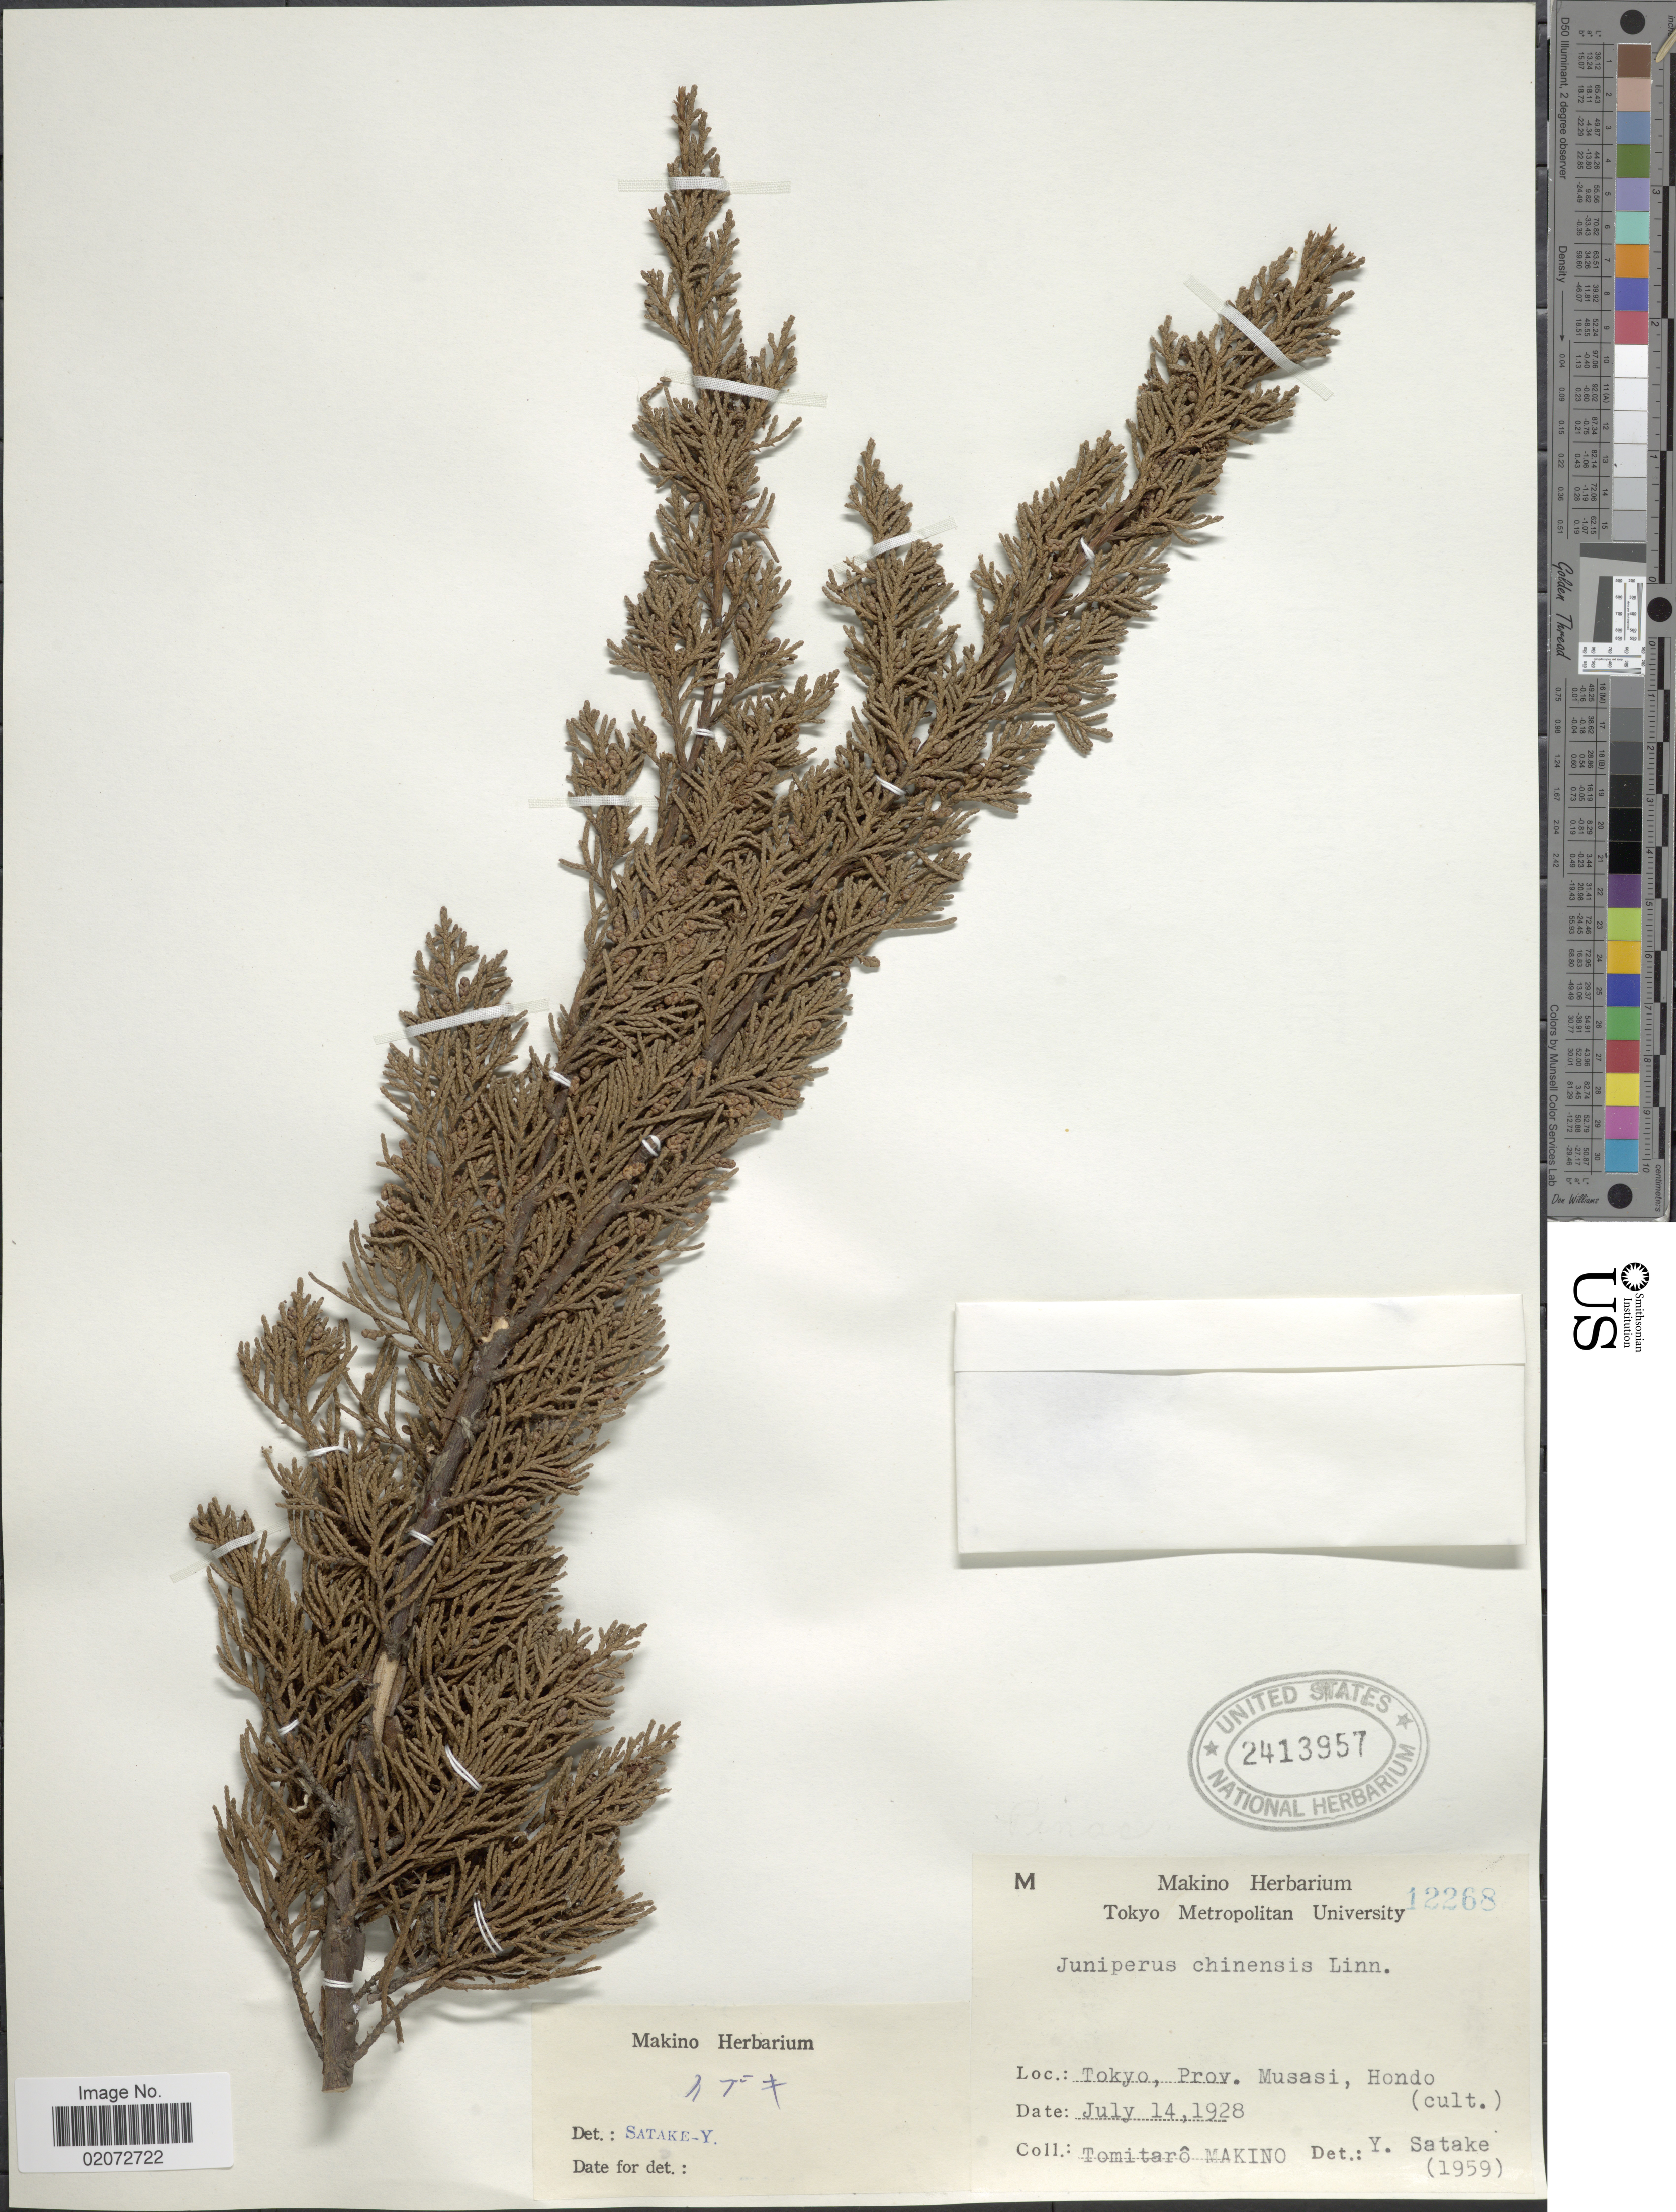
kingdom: Plantae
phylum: Tracheophyta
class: Pinopsida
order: Pinales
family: Cupressaceae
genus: Juniperus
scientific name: Juniperus chinensis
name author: L.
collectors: T. Makino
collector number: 12268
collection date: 1928-07-14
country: Japan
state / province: Tokyo, Federal City of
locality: Prov. Musasi, Hondo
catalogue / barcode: US 2413957